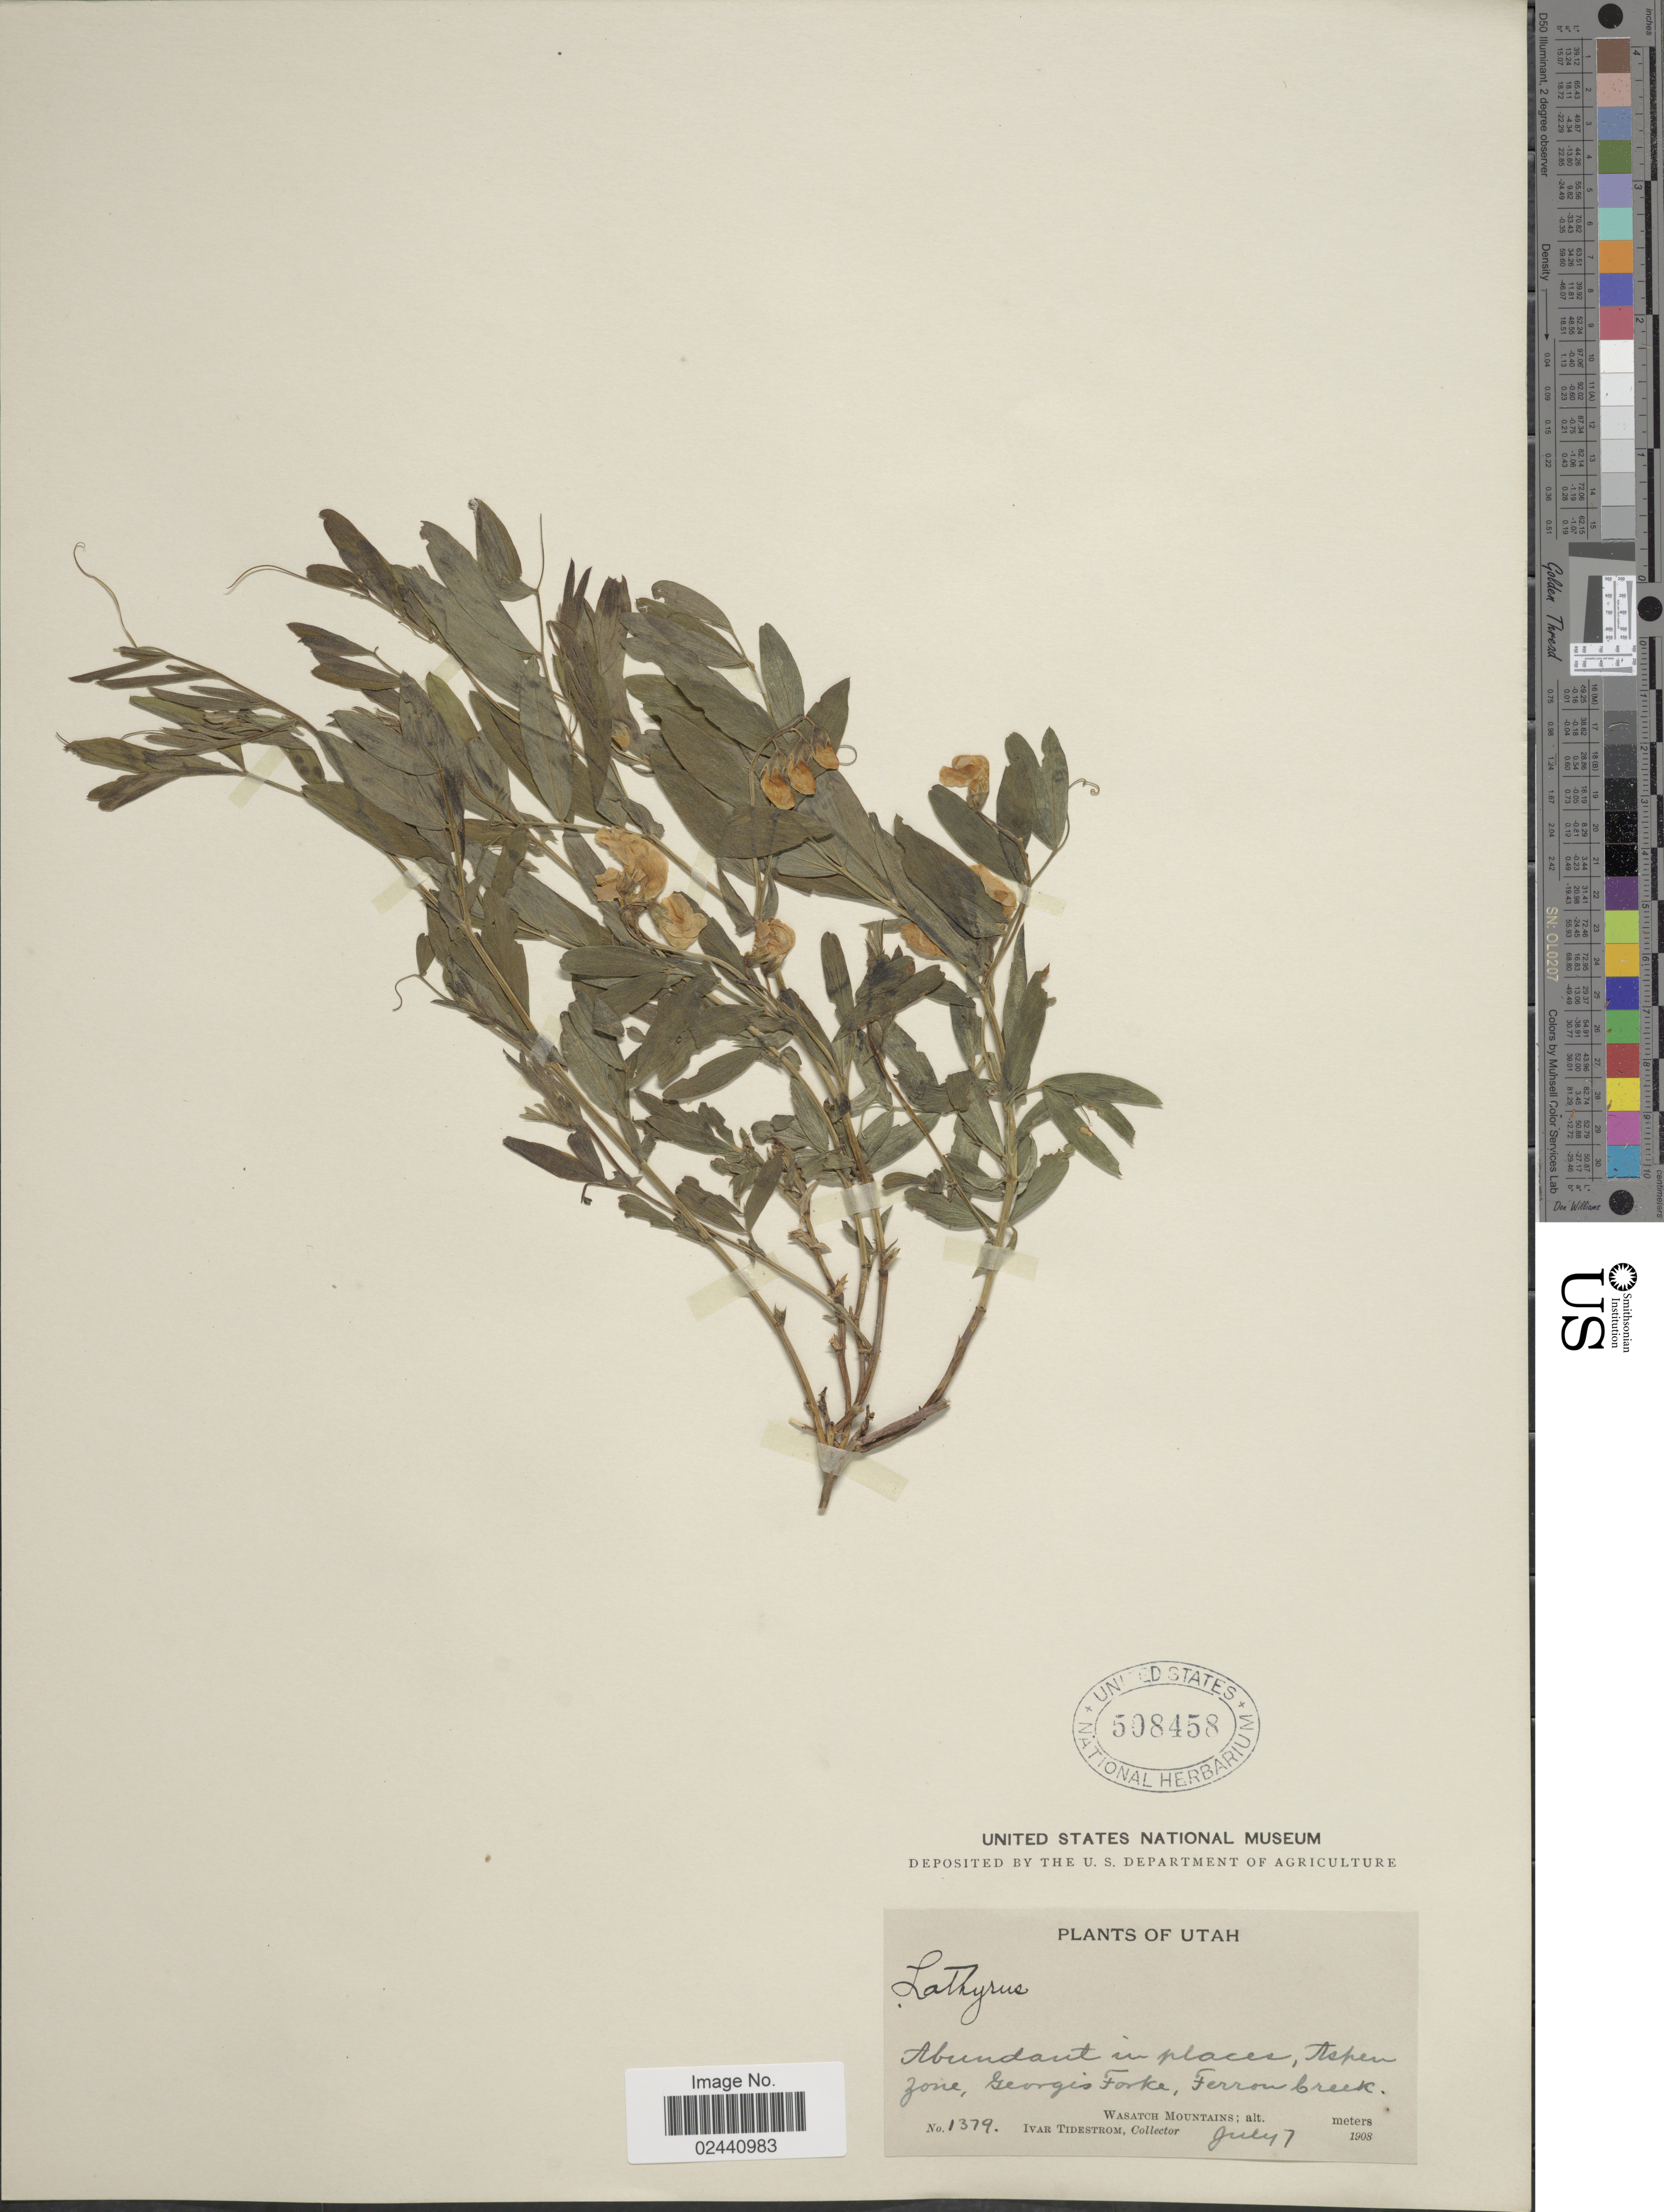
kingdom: Plantae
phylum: Tracheophyta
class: Magnoliopsida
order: Fabales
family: Fabaceae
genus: Lathyrus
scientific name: Lathyrus leucanthus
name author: Rydb.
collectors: I. F. Tidestrom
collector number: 1379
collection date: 1908-07-07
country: United States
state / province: Utah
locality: Aspen Zone, Georges Forke, Ferron Creek, Wasatch Mountains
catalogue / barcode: US 508458